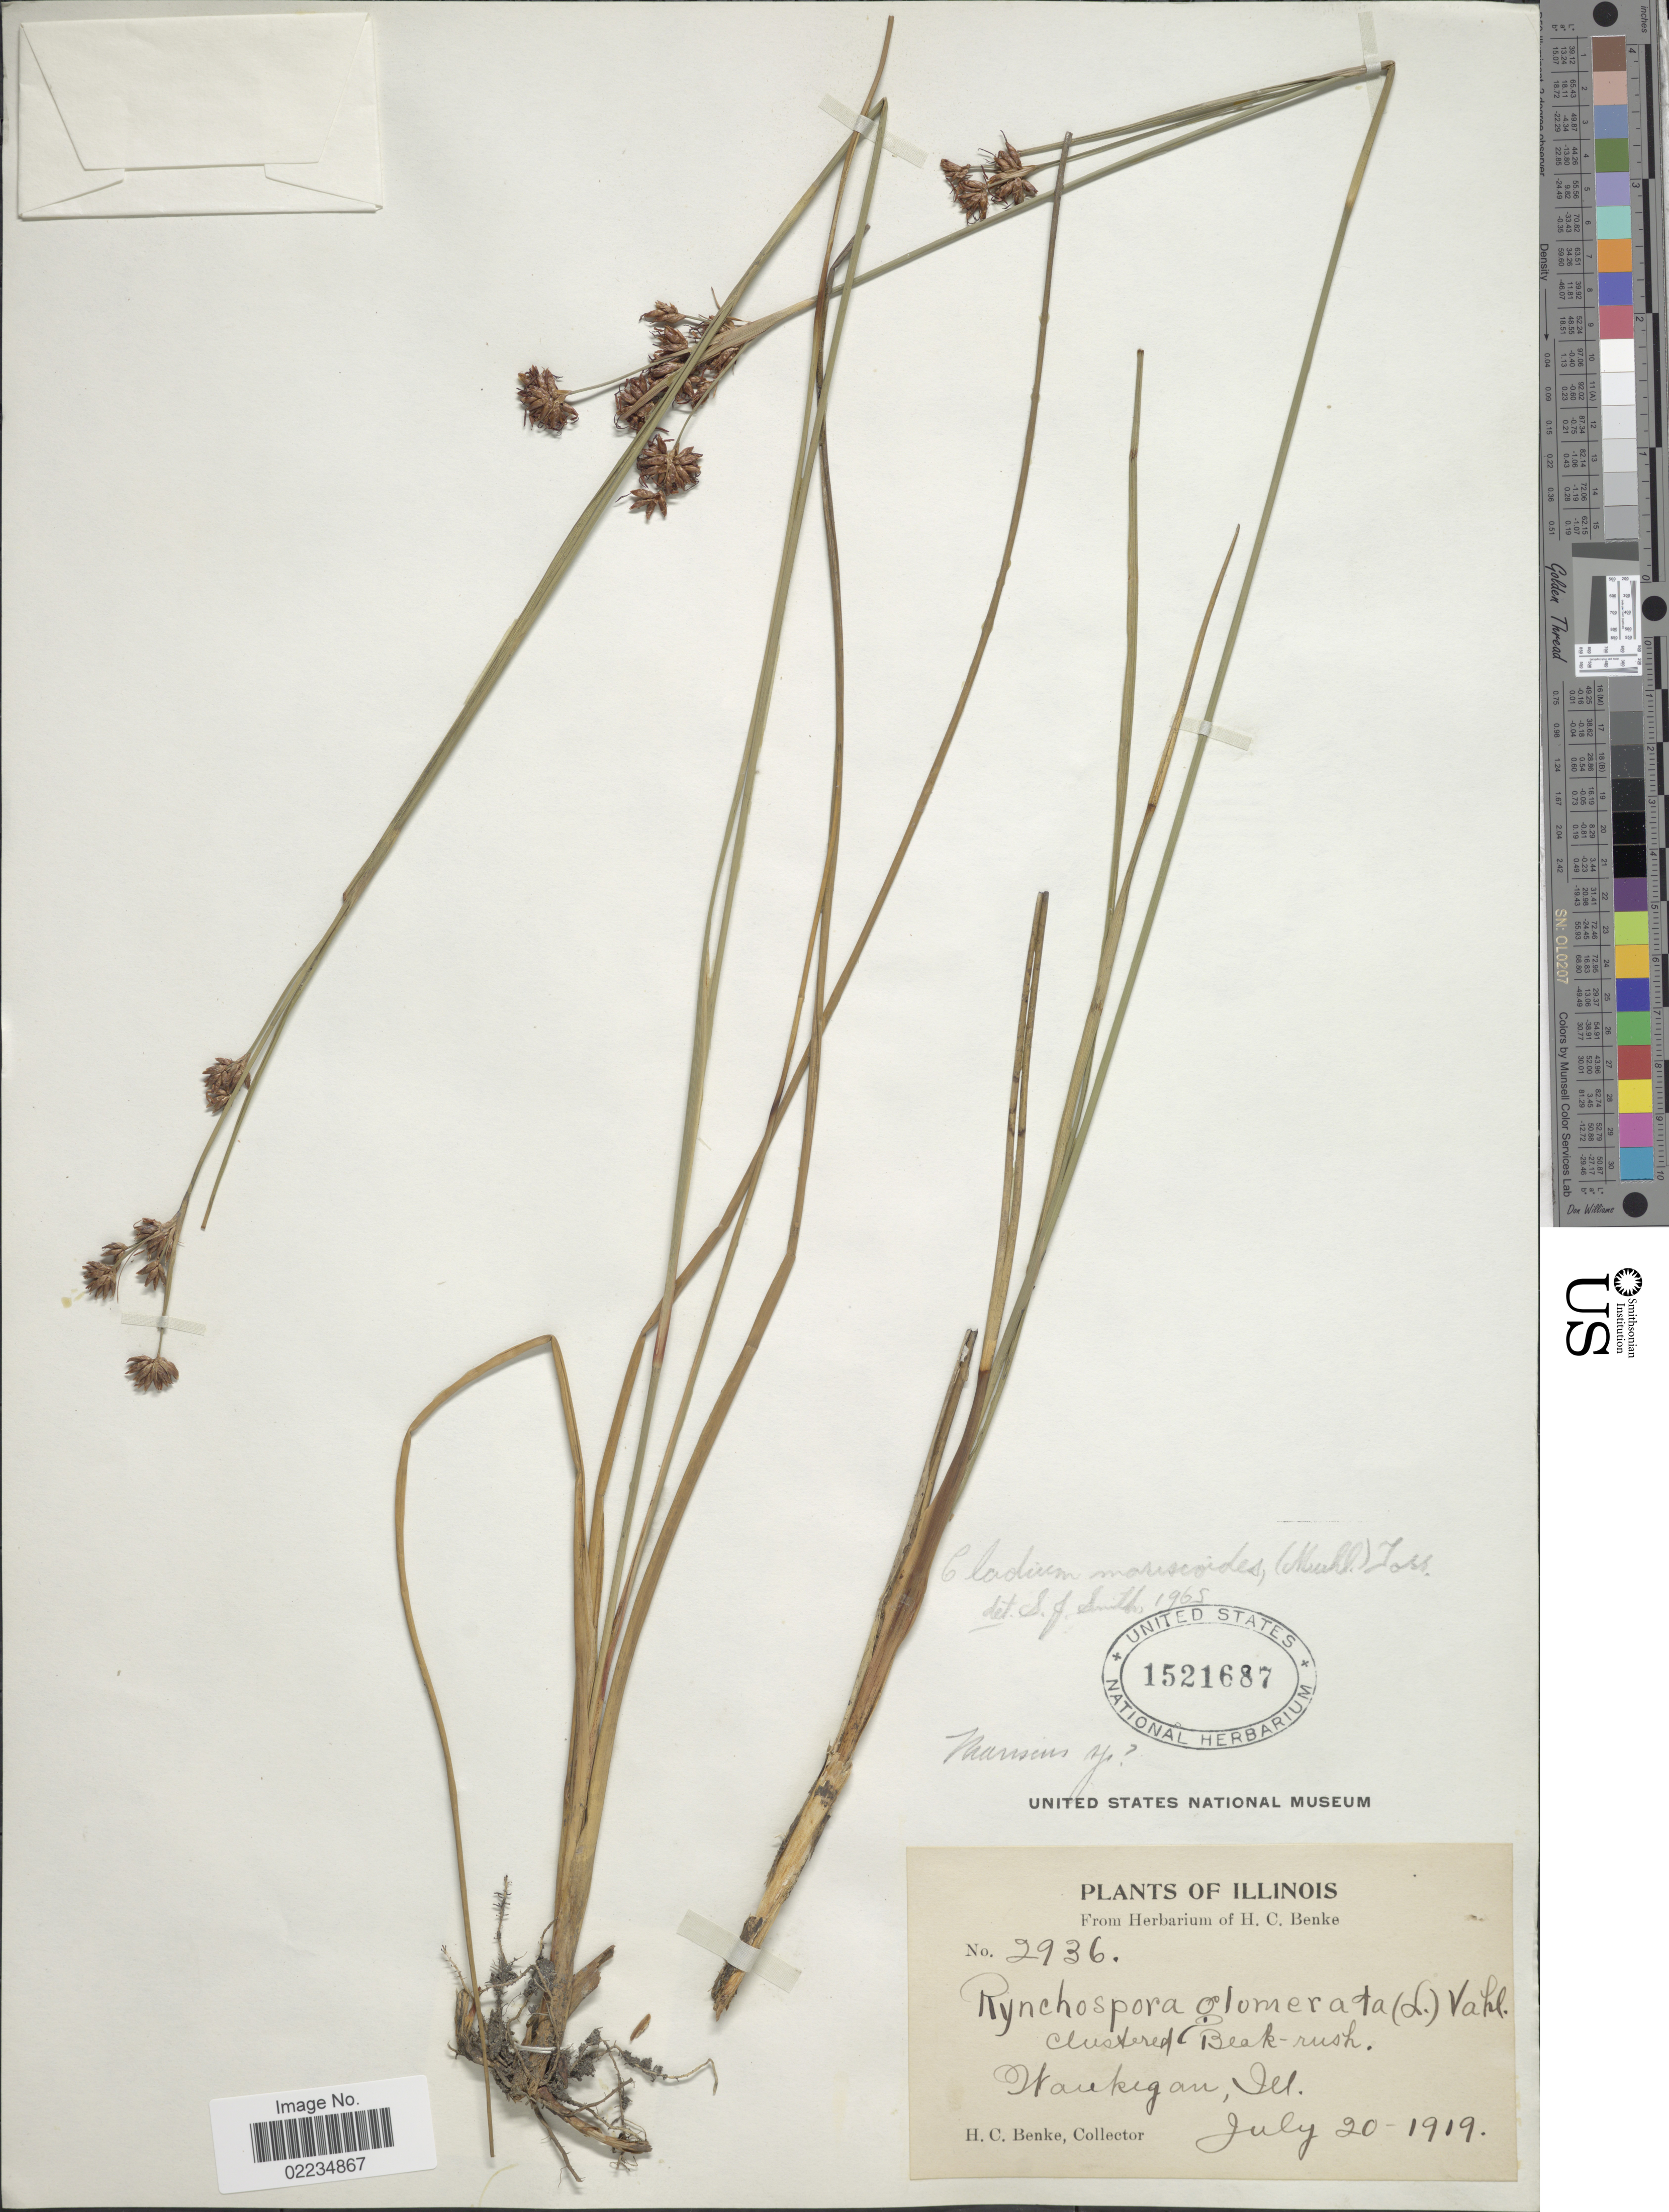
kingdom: Plantae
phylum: Tracheophyta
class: Liliopsida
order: Poales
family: Cyperaceae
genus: Cladium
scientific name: Cladium mariscoides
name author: (Muhl.) Torr.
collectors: H. Benke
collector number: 2936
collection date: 1919-07-20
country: United States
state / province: Illinois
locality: Waukegan, Ill.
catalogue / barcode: US 1521687